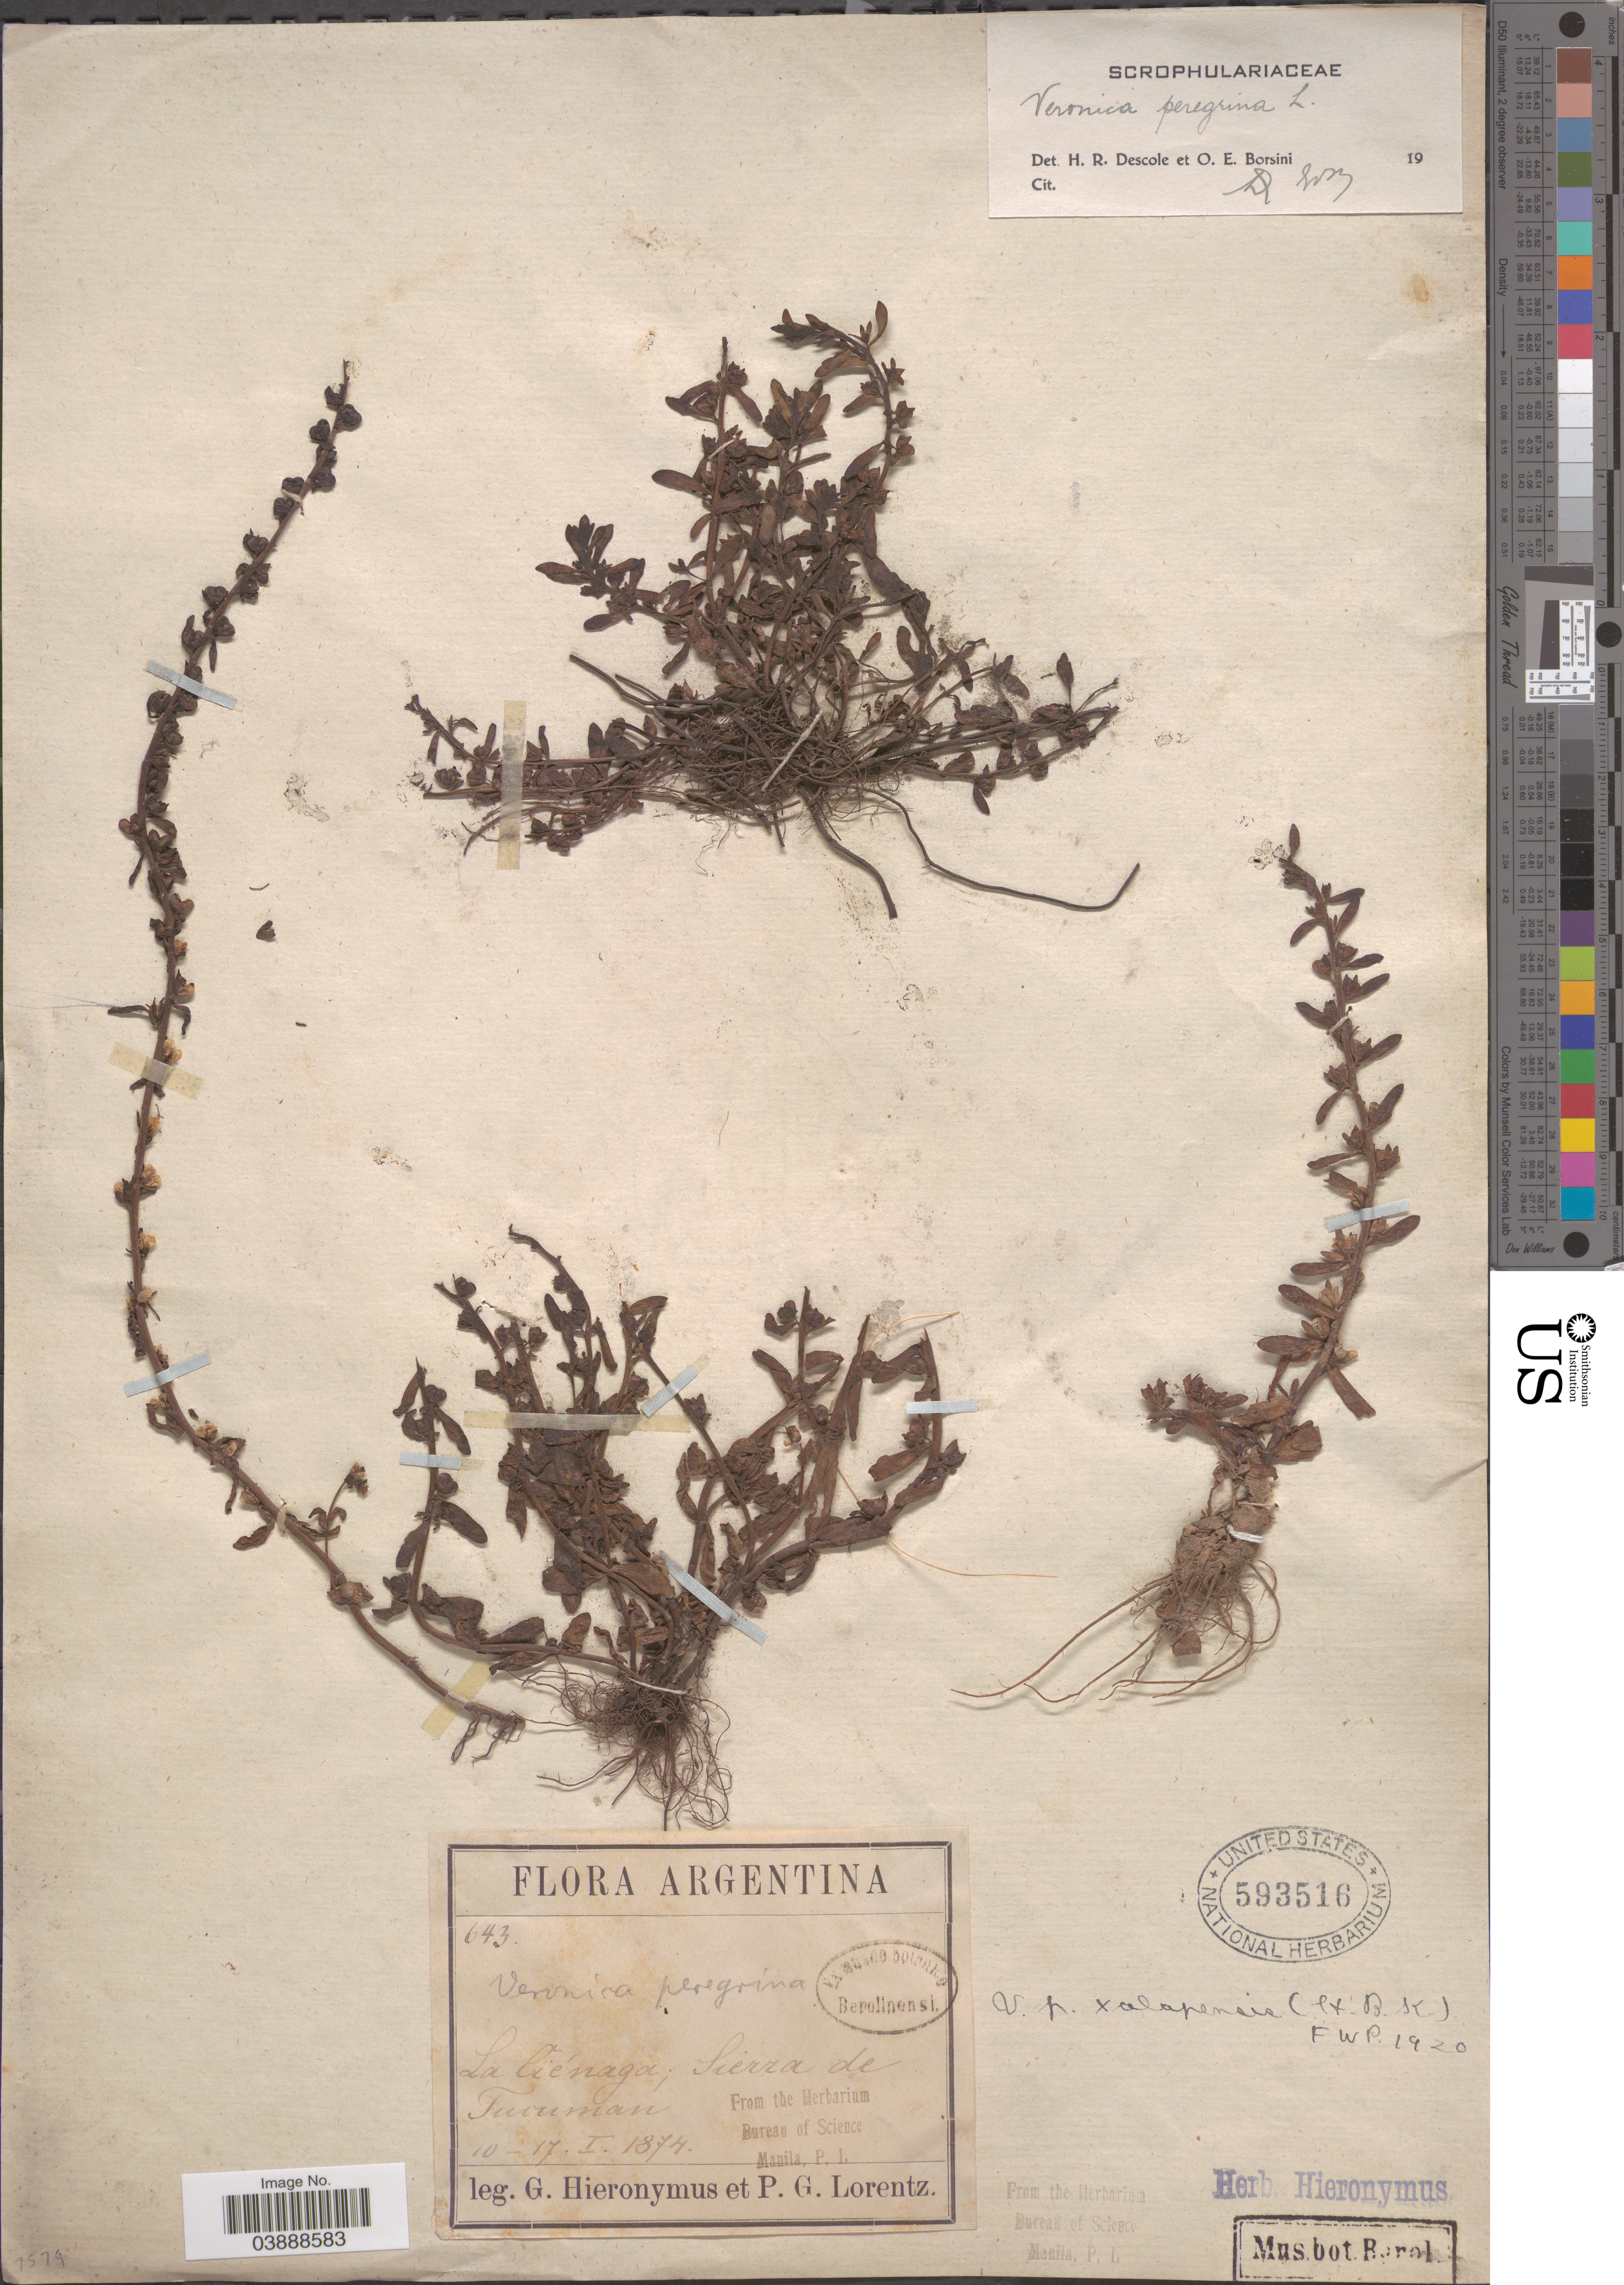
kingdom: Plantae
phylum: Tracheophyta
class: Magnoliopsida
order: Lamiales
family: Plantaginaceae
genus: Veronica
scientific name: Veronica peregrina var. xalapensis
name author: Kunth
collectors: G. H. Hieronymus & P. G. Lorentz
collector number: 643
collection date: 1874-01-10/1874-01-17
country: Argentina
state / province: Tucuman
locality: La Cienaga; Sierra de Tucuman.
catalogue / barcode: US 593516